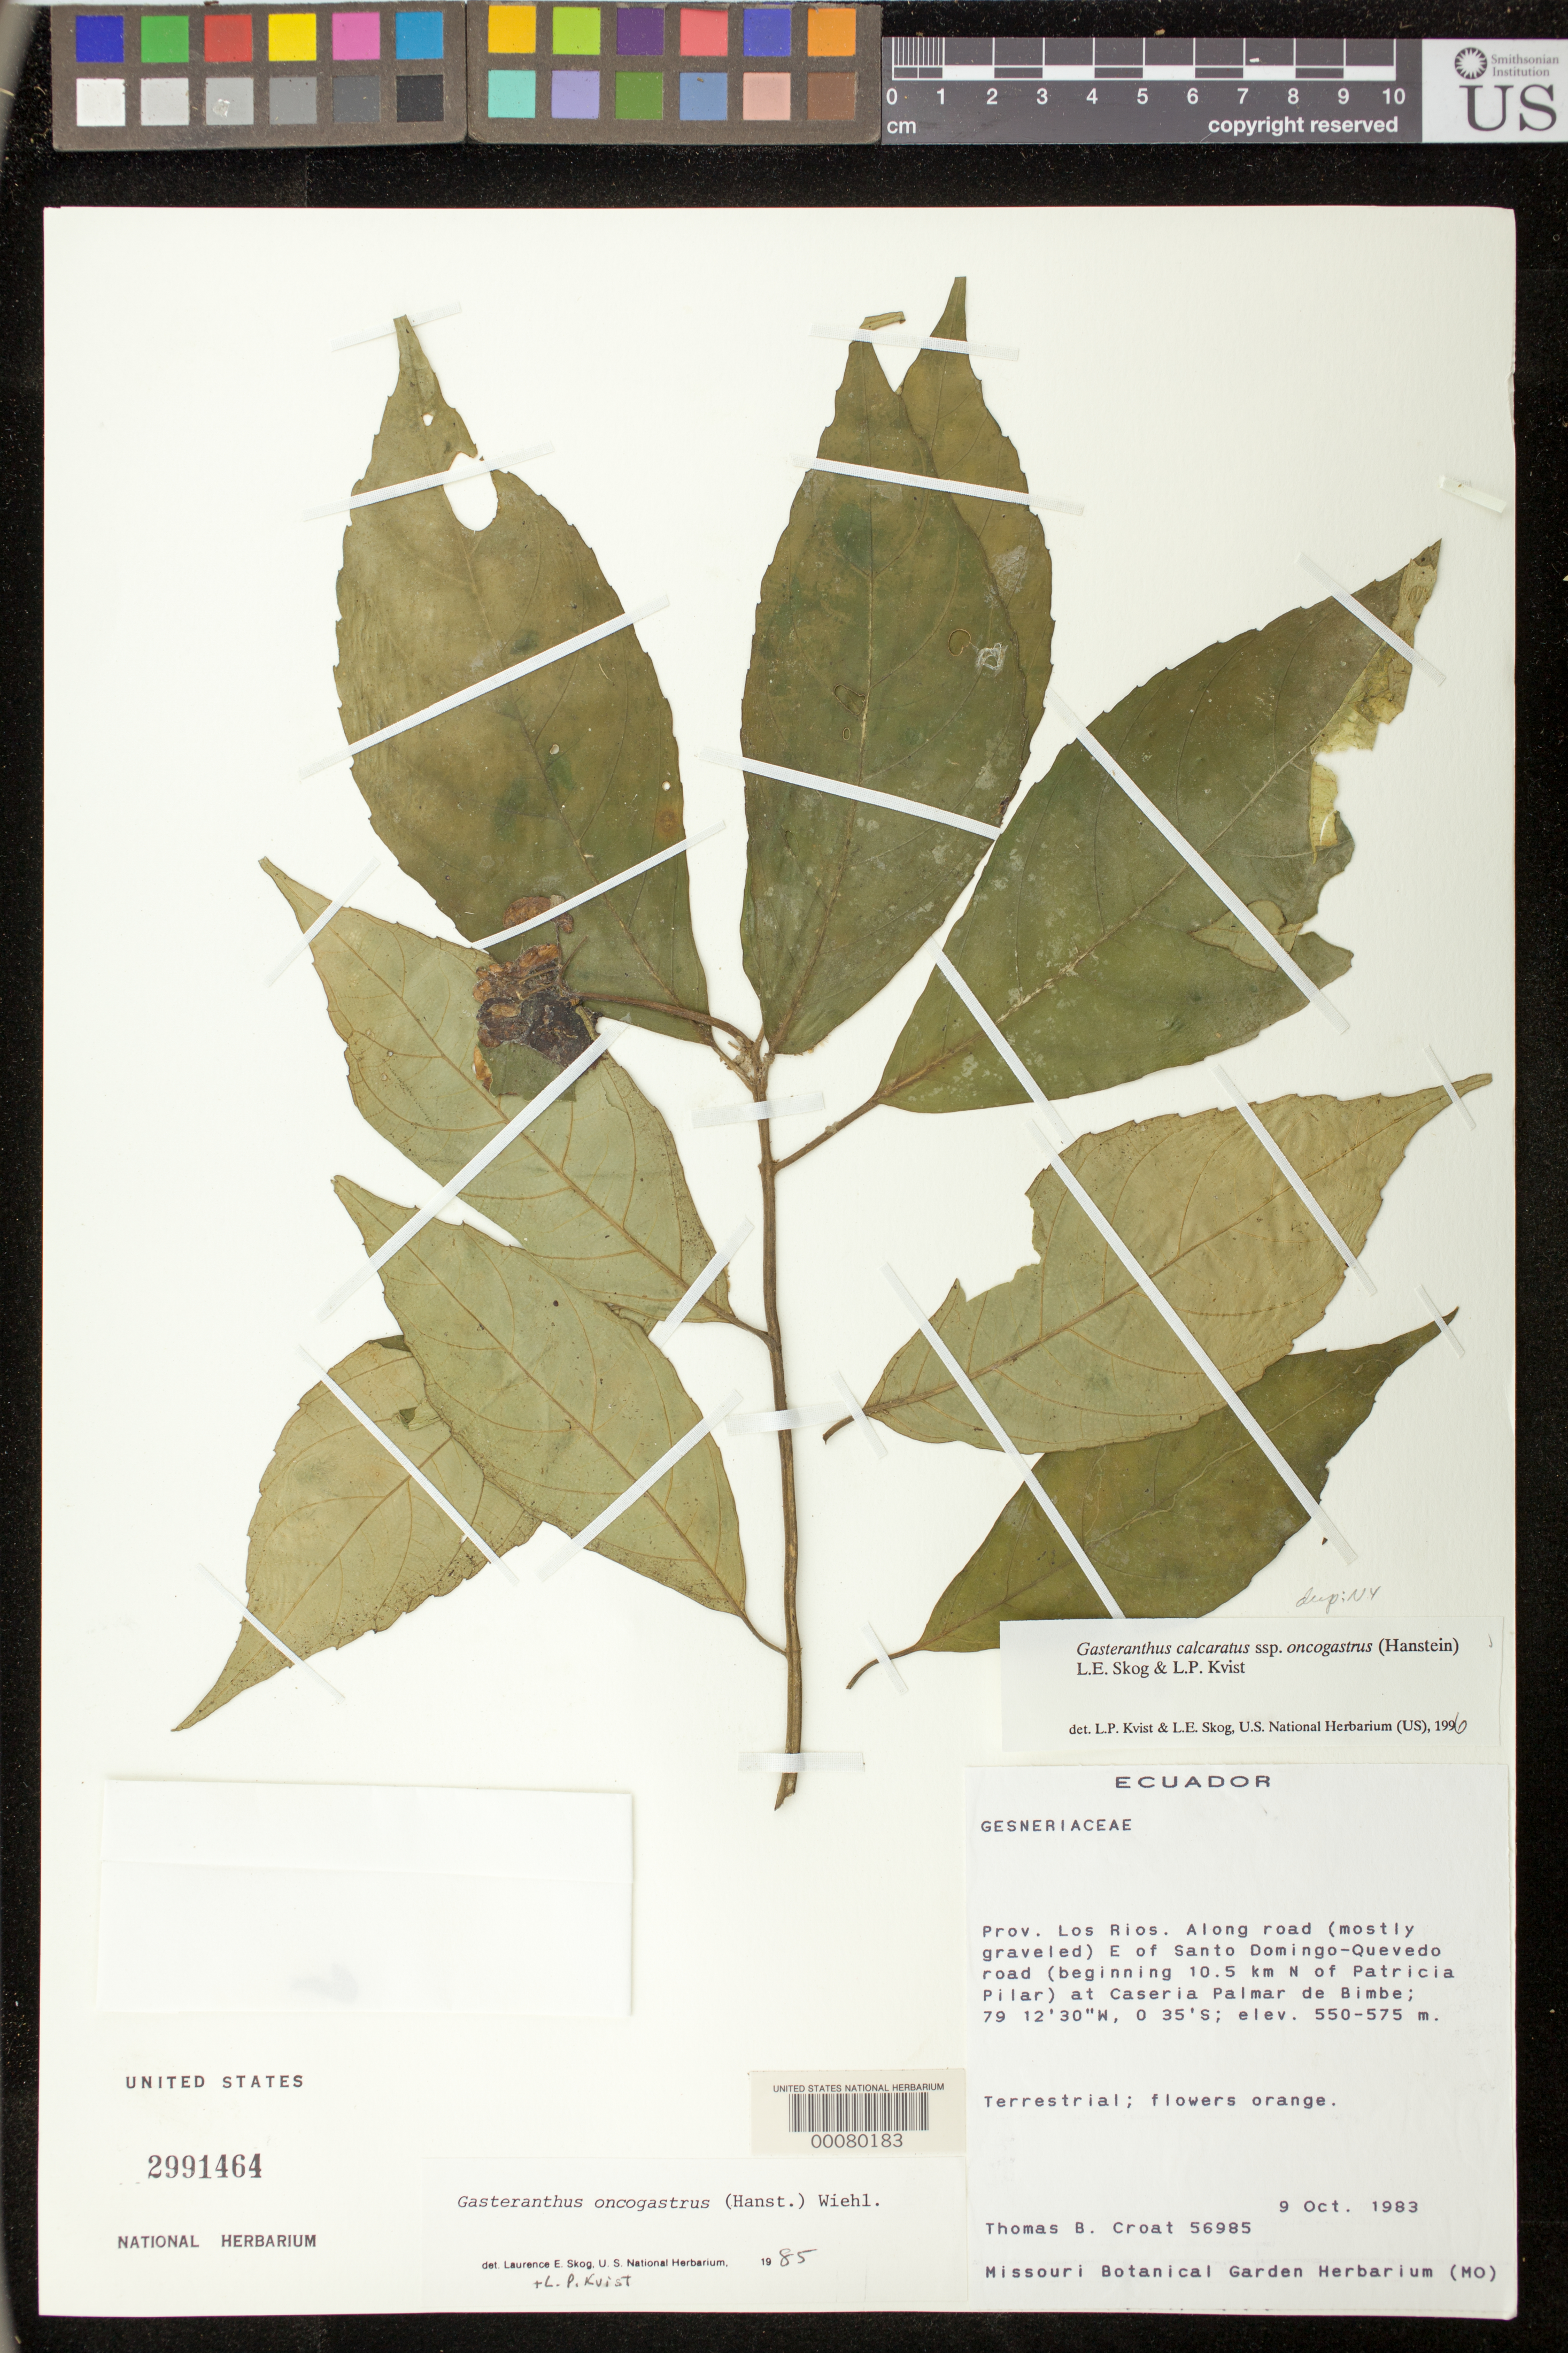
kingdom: Plantae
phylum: Tracheophyta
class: Magnoliopsida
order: Lamiales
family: Gesneriaceae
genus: Sinningia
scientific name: Sinningia incarnata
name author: (Aubl.) D.L. Denham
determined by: Skog, Laurence E.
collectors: T. B. Croat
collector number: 56985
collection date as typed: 09 Oct 1983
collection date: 1983-10-09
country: Ecuador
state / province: Los Ríos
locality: Along road (mostly graveled) E. of Santo Domingo - Quevedo road (beginning 10.5 km N of Patricia Pilar) at Caseria Palmar del Bimbe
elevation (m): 550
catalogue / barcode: US 2991464